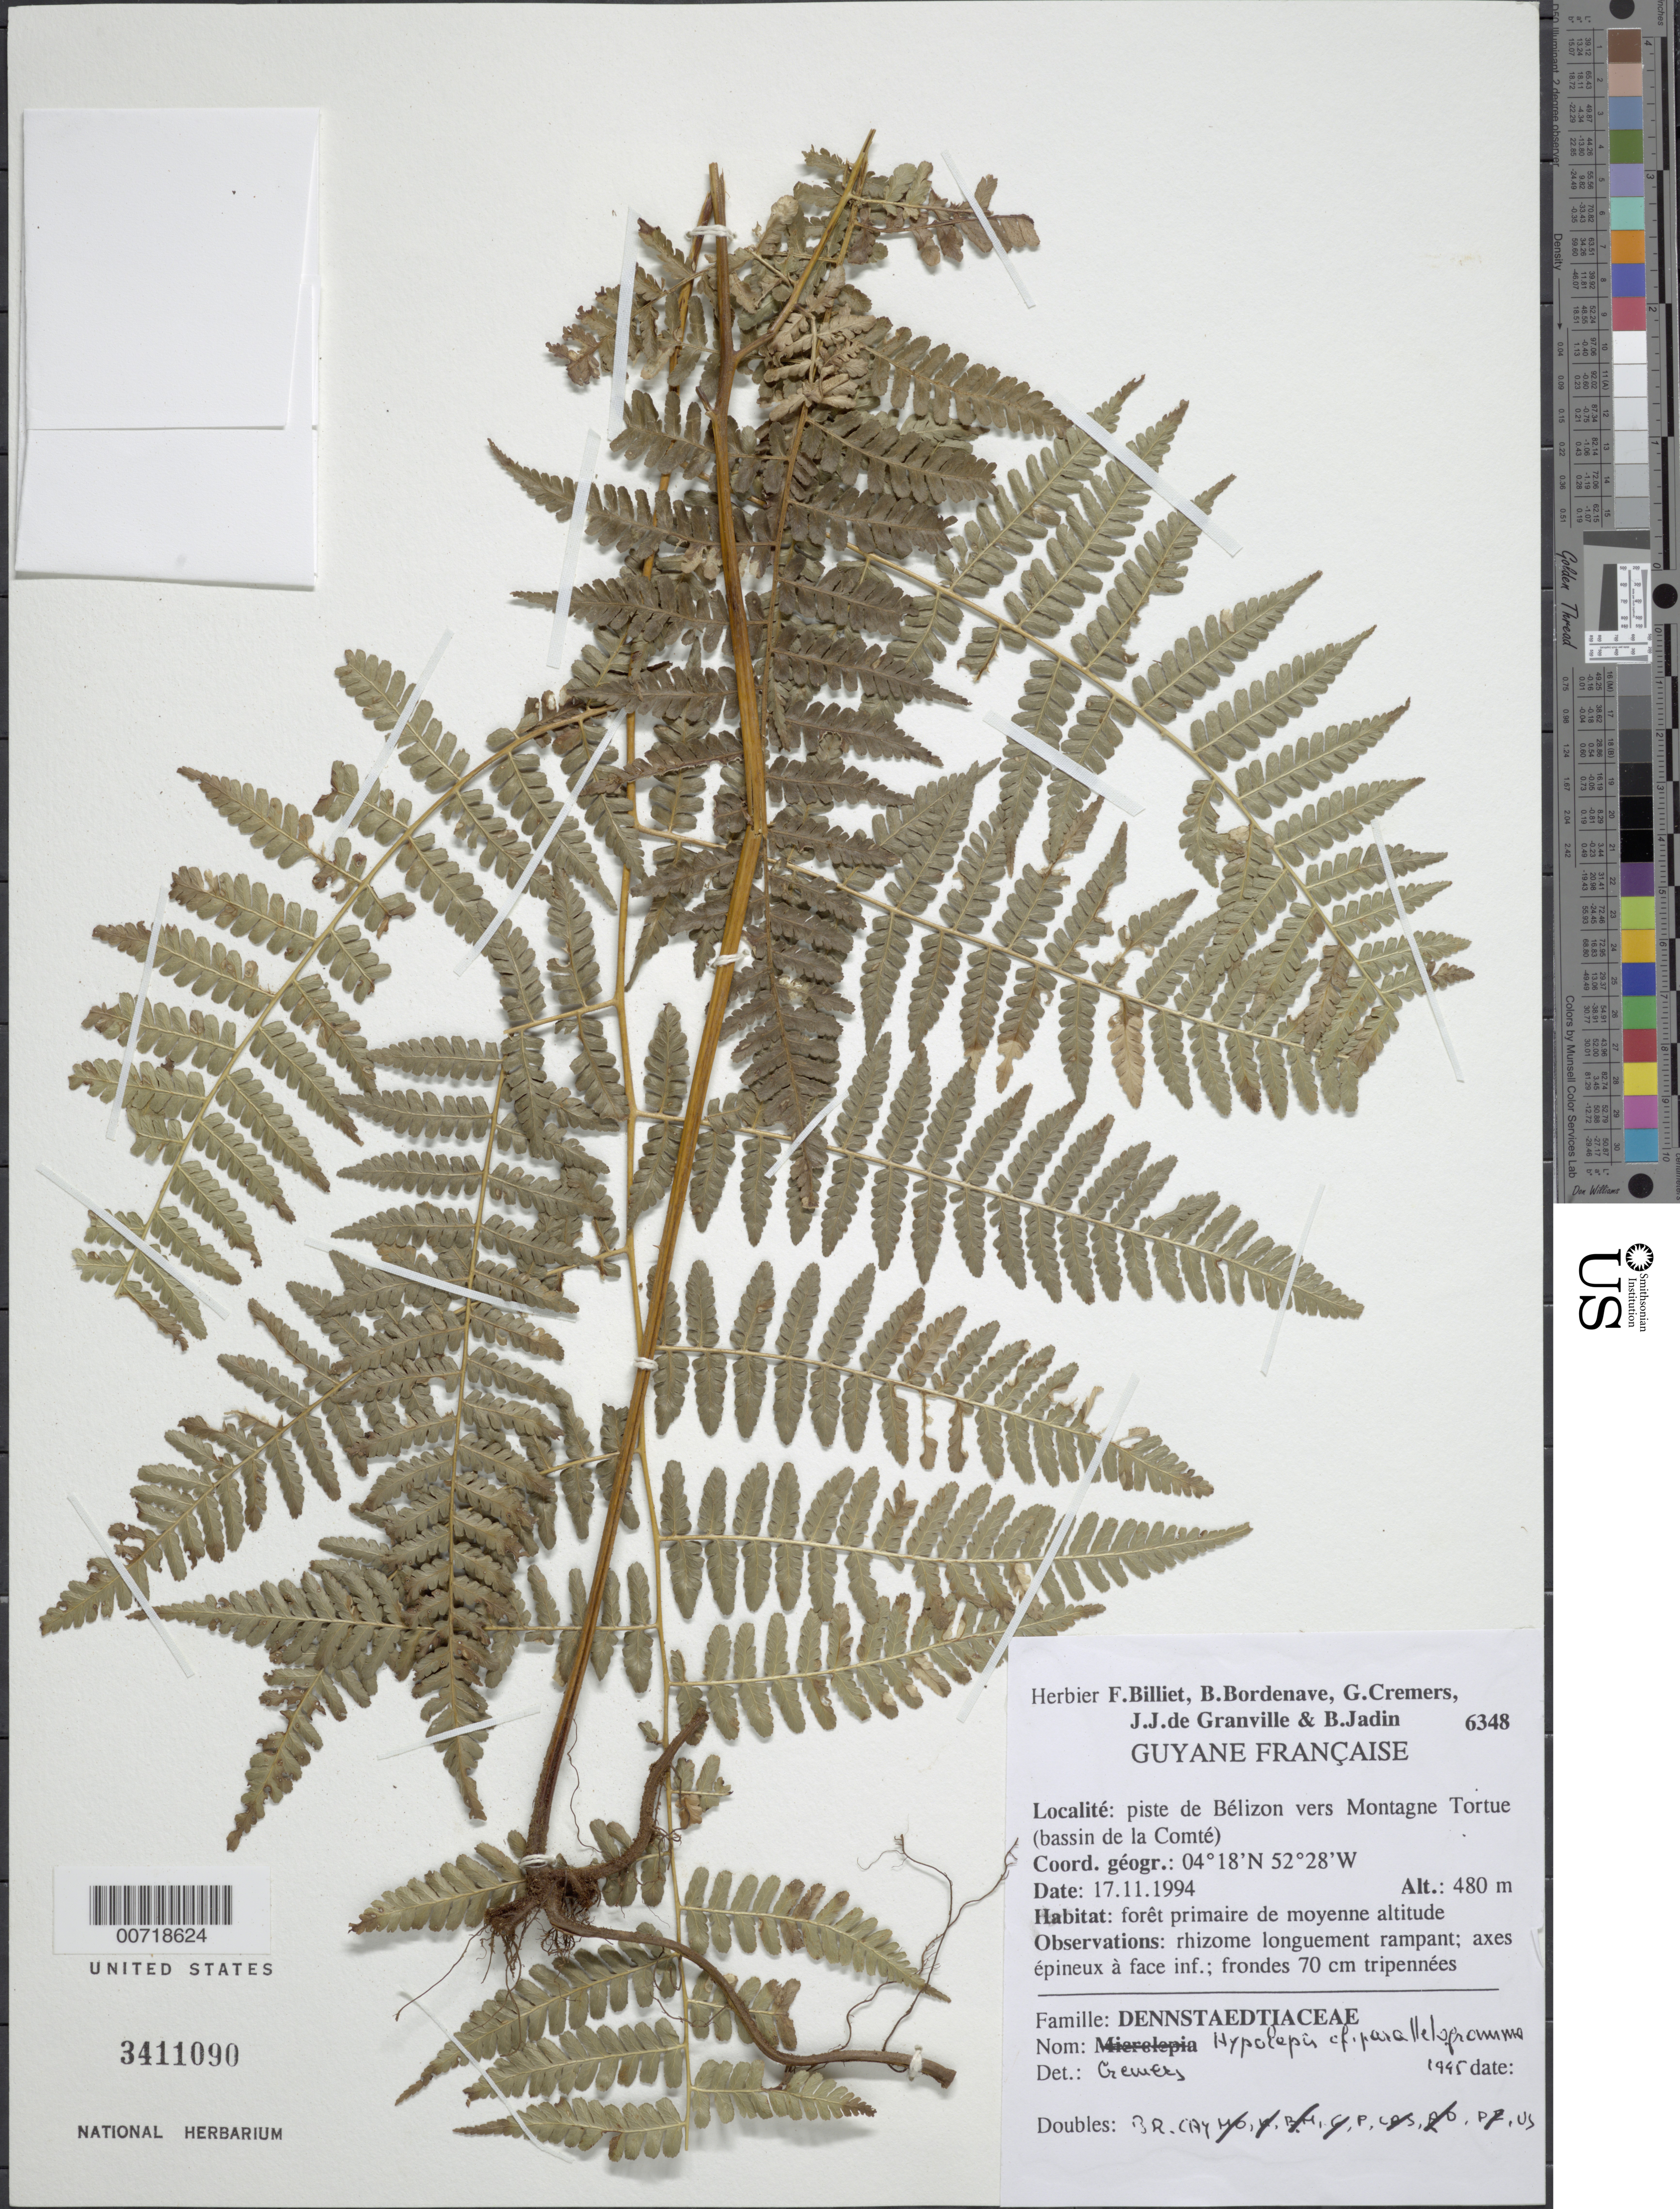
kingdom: Plantae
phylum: Tracheophyta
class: Polypodiopsida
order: Polypodiales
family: Dennstaedtiaceae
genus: Hypolepis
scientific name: Hypolepis sp.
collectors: F. Billiet, G. Cremers, B. Bordenave, J.-J. de Granville & B. Jadin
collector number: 6348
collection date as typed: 17-Nov-94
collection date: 1994-11-17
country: French Guiana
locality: Piste de Bélizon, vers Montagne Tortue (Bassin de la Comté)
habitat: Primary forest, low altitude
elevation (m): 480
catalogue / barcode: US 3411090